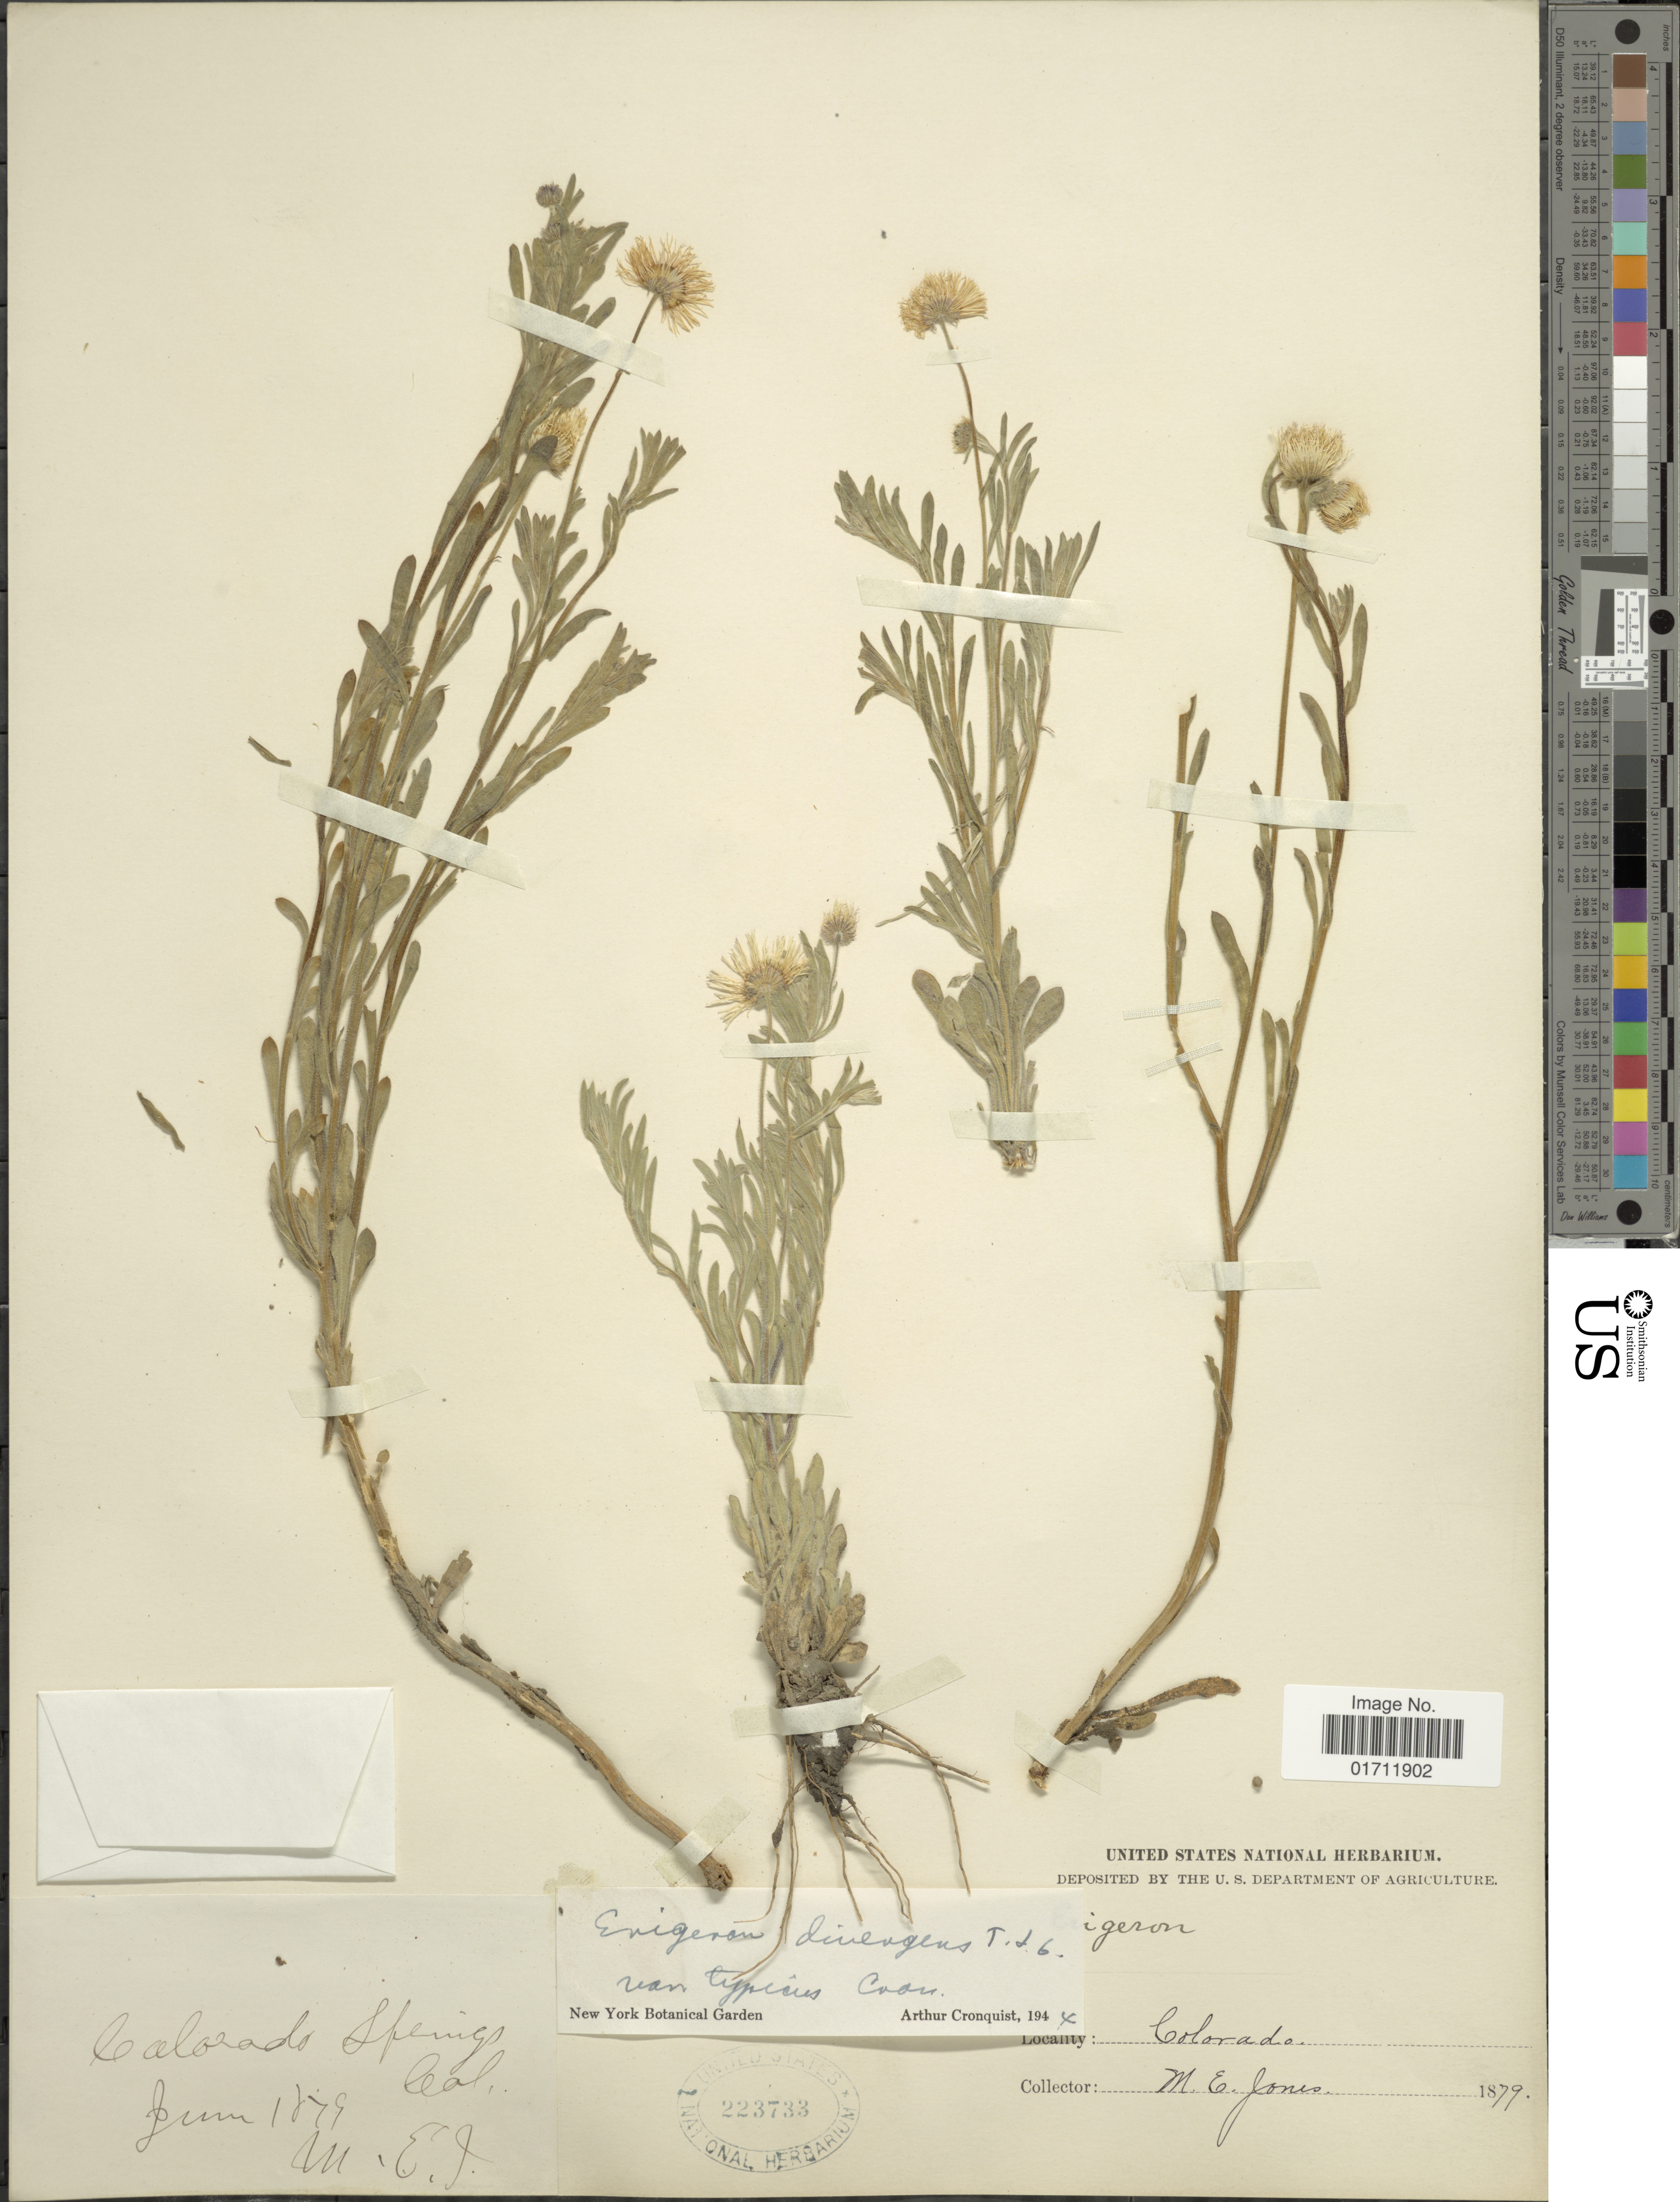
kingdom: Plantae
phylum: Tracheophyta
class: Magnoliopsida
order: Asterales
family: Asteraceae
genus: Erigeron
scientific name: Erigeron divergens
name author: Torr. & A. Gray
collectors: M. E. Jones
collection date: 1879-06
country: United States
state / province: Colorado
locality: Colorado Springs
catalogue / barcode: US 223733